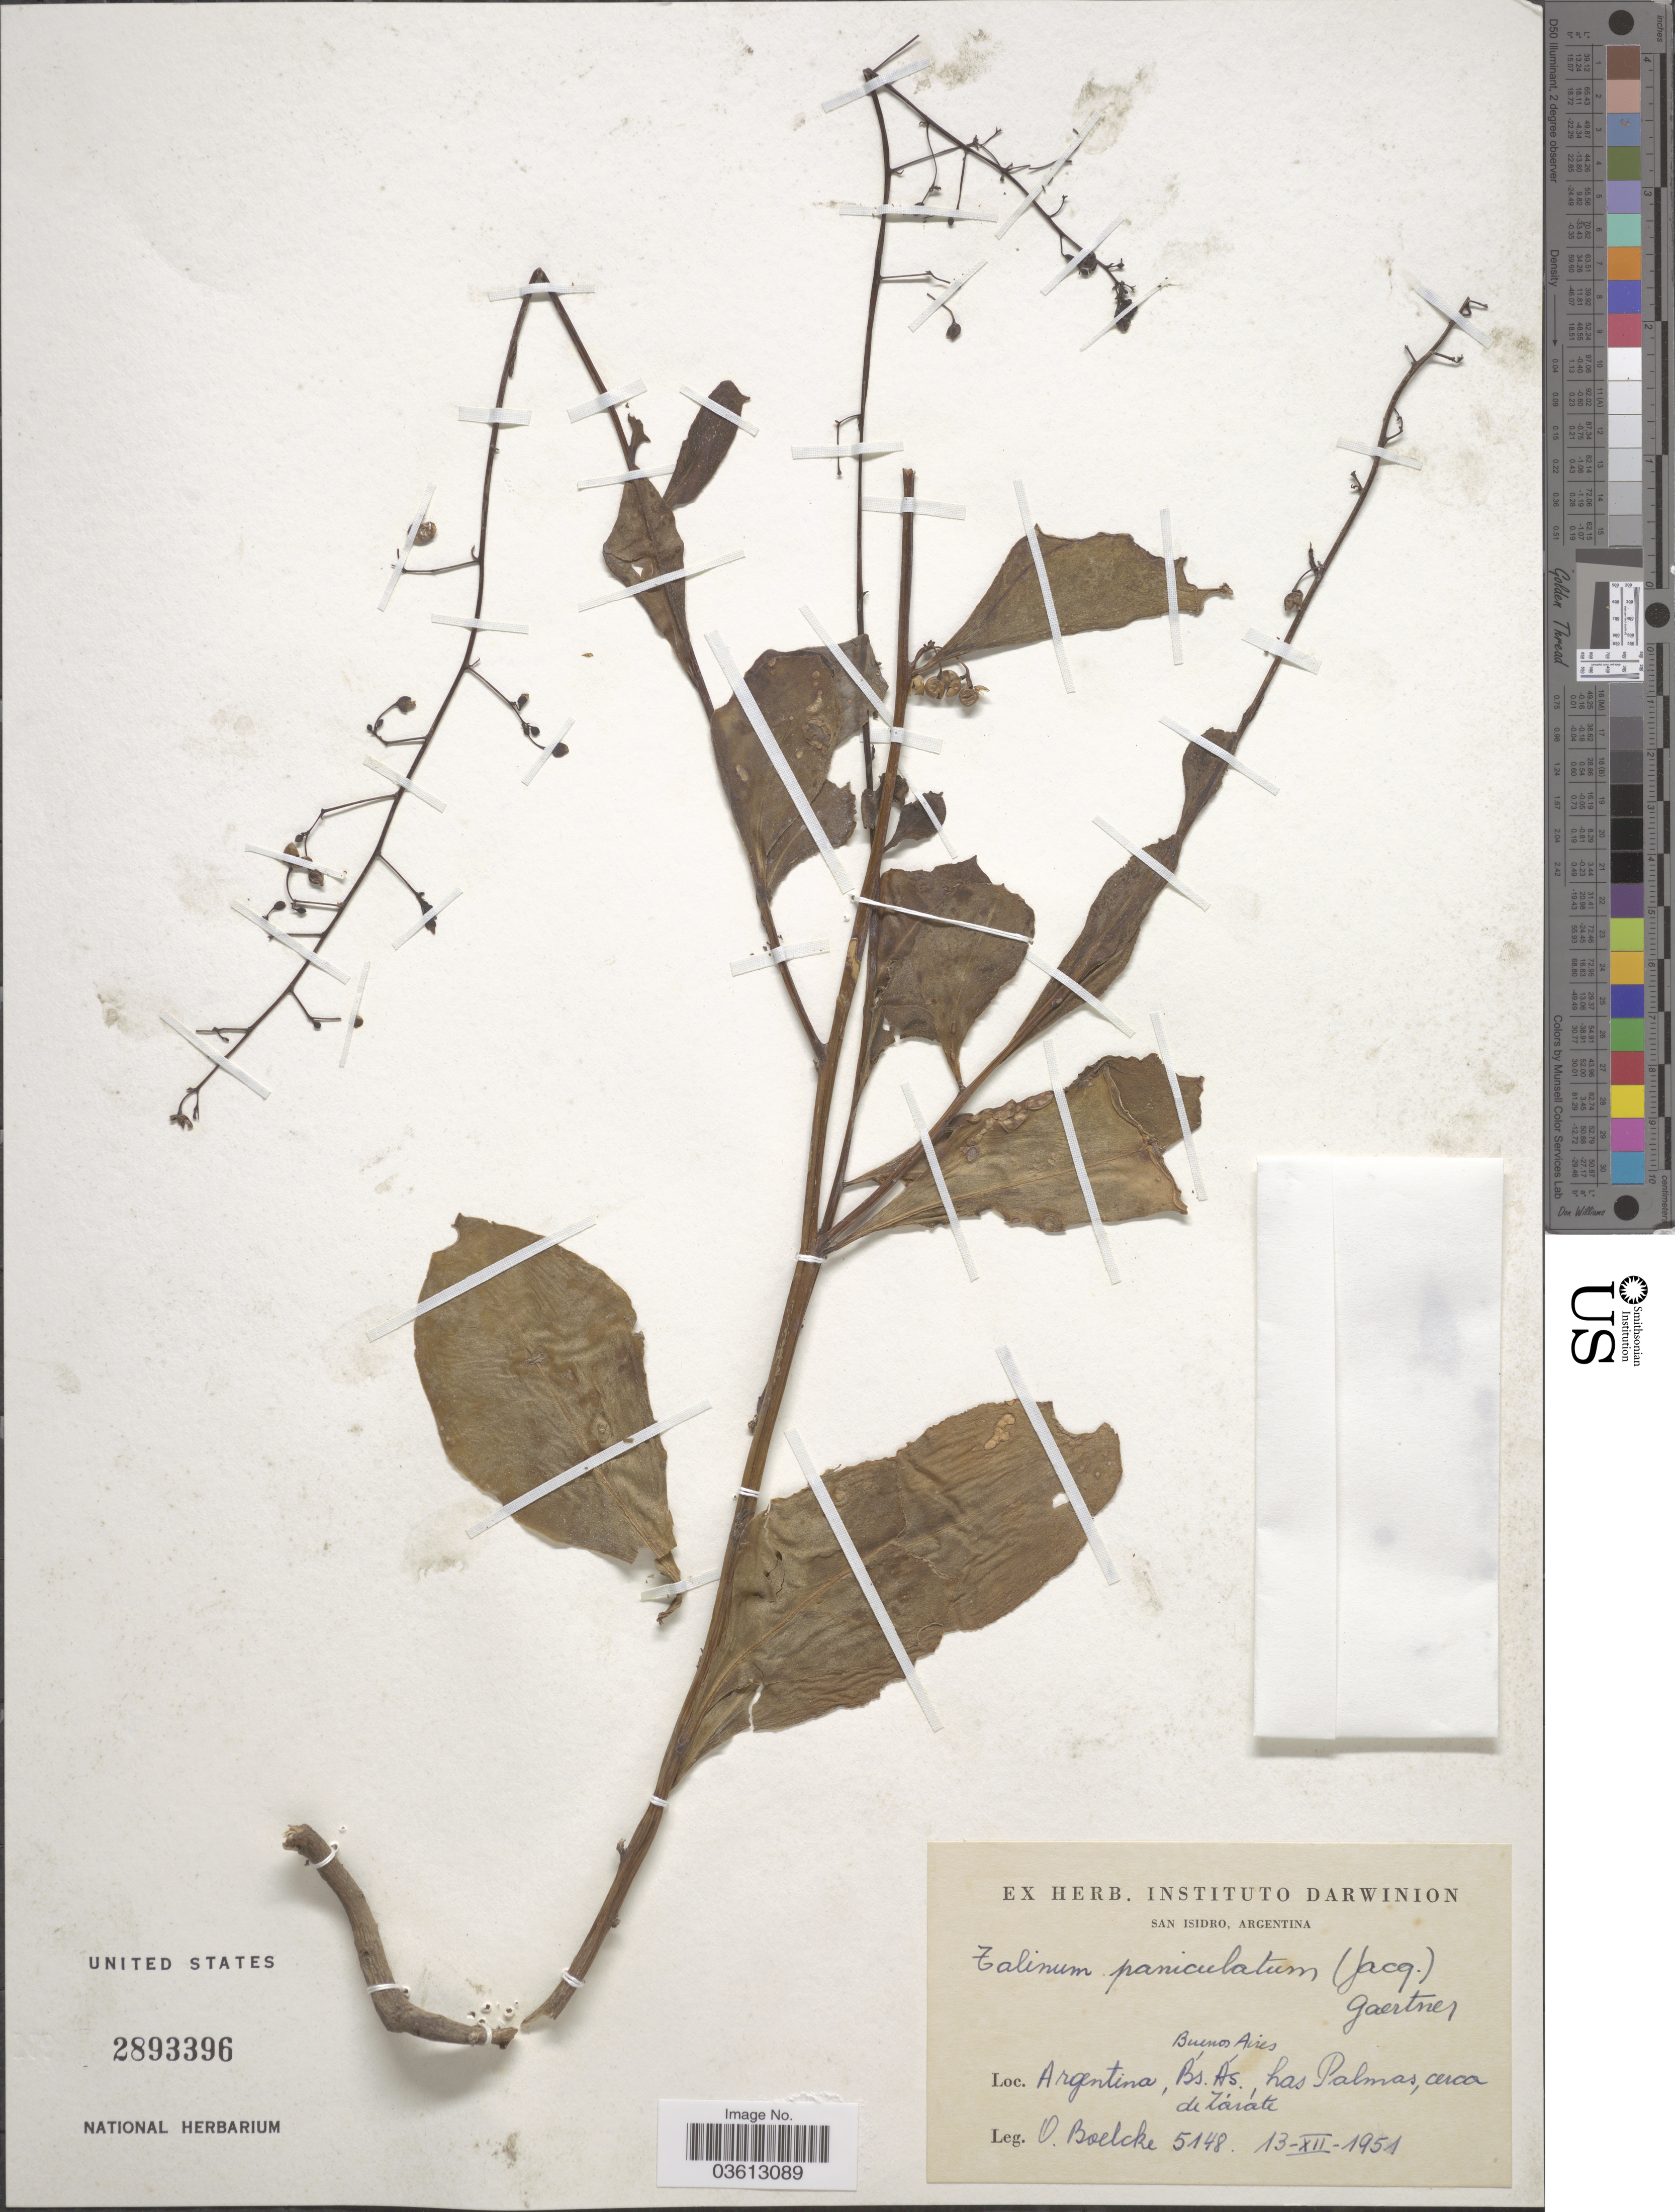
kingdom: Plantae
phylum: Tracheophyta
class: Magnoliopsida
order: Caryophyllales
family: Talinaceae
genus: Talinum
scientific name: Talinum paniculatum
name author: (Jacq.) Gaertn.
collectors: O. Boelcke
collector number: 5148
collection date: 1951-12-13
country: Argentina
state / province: Buenos Aires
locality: Las Palmas, cerca de Zárate.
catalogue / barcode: US 2893396